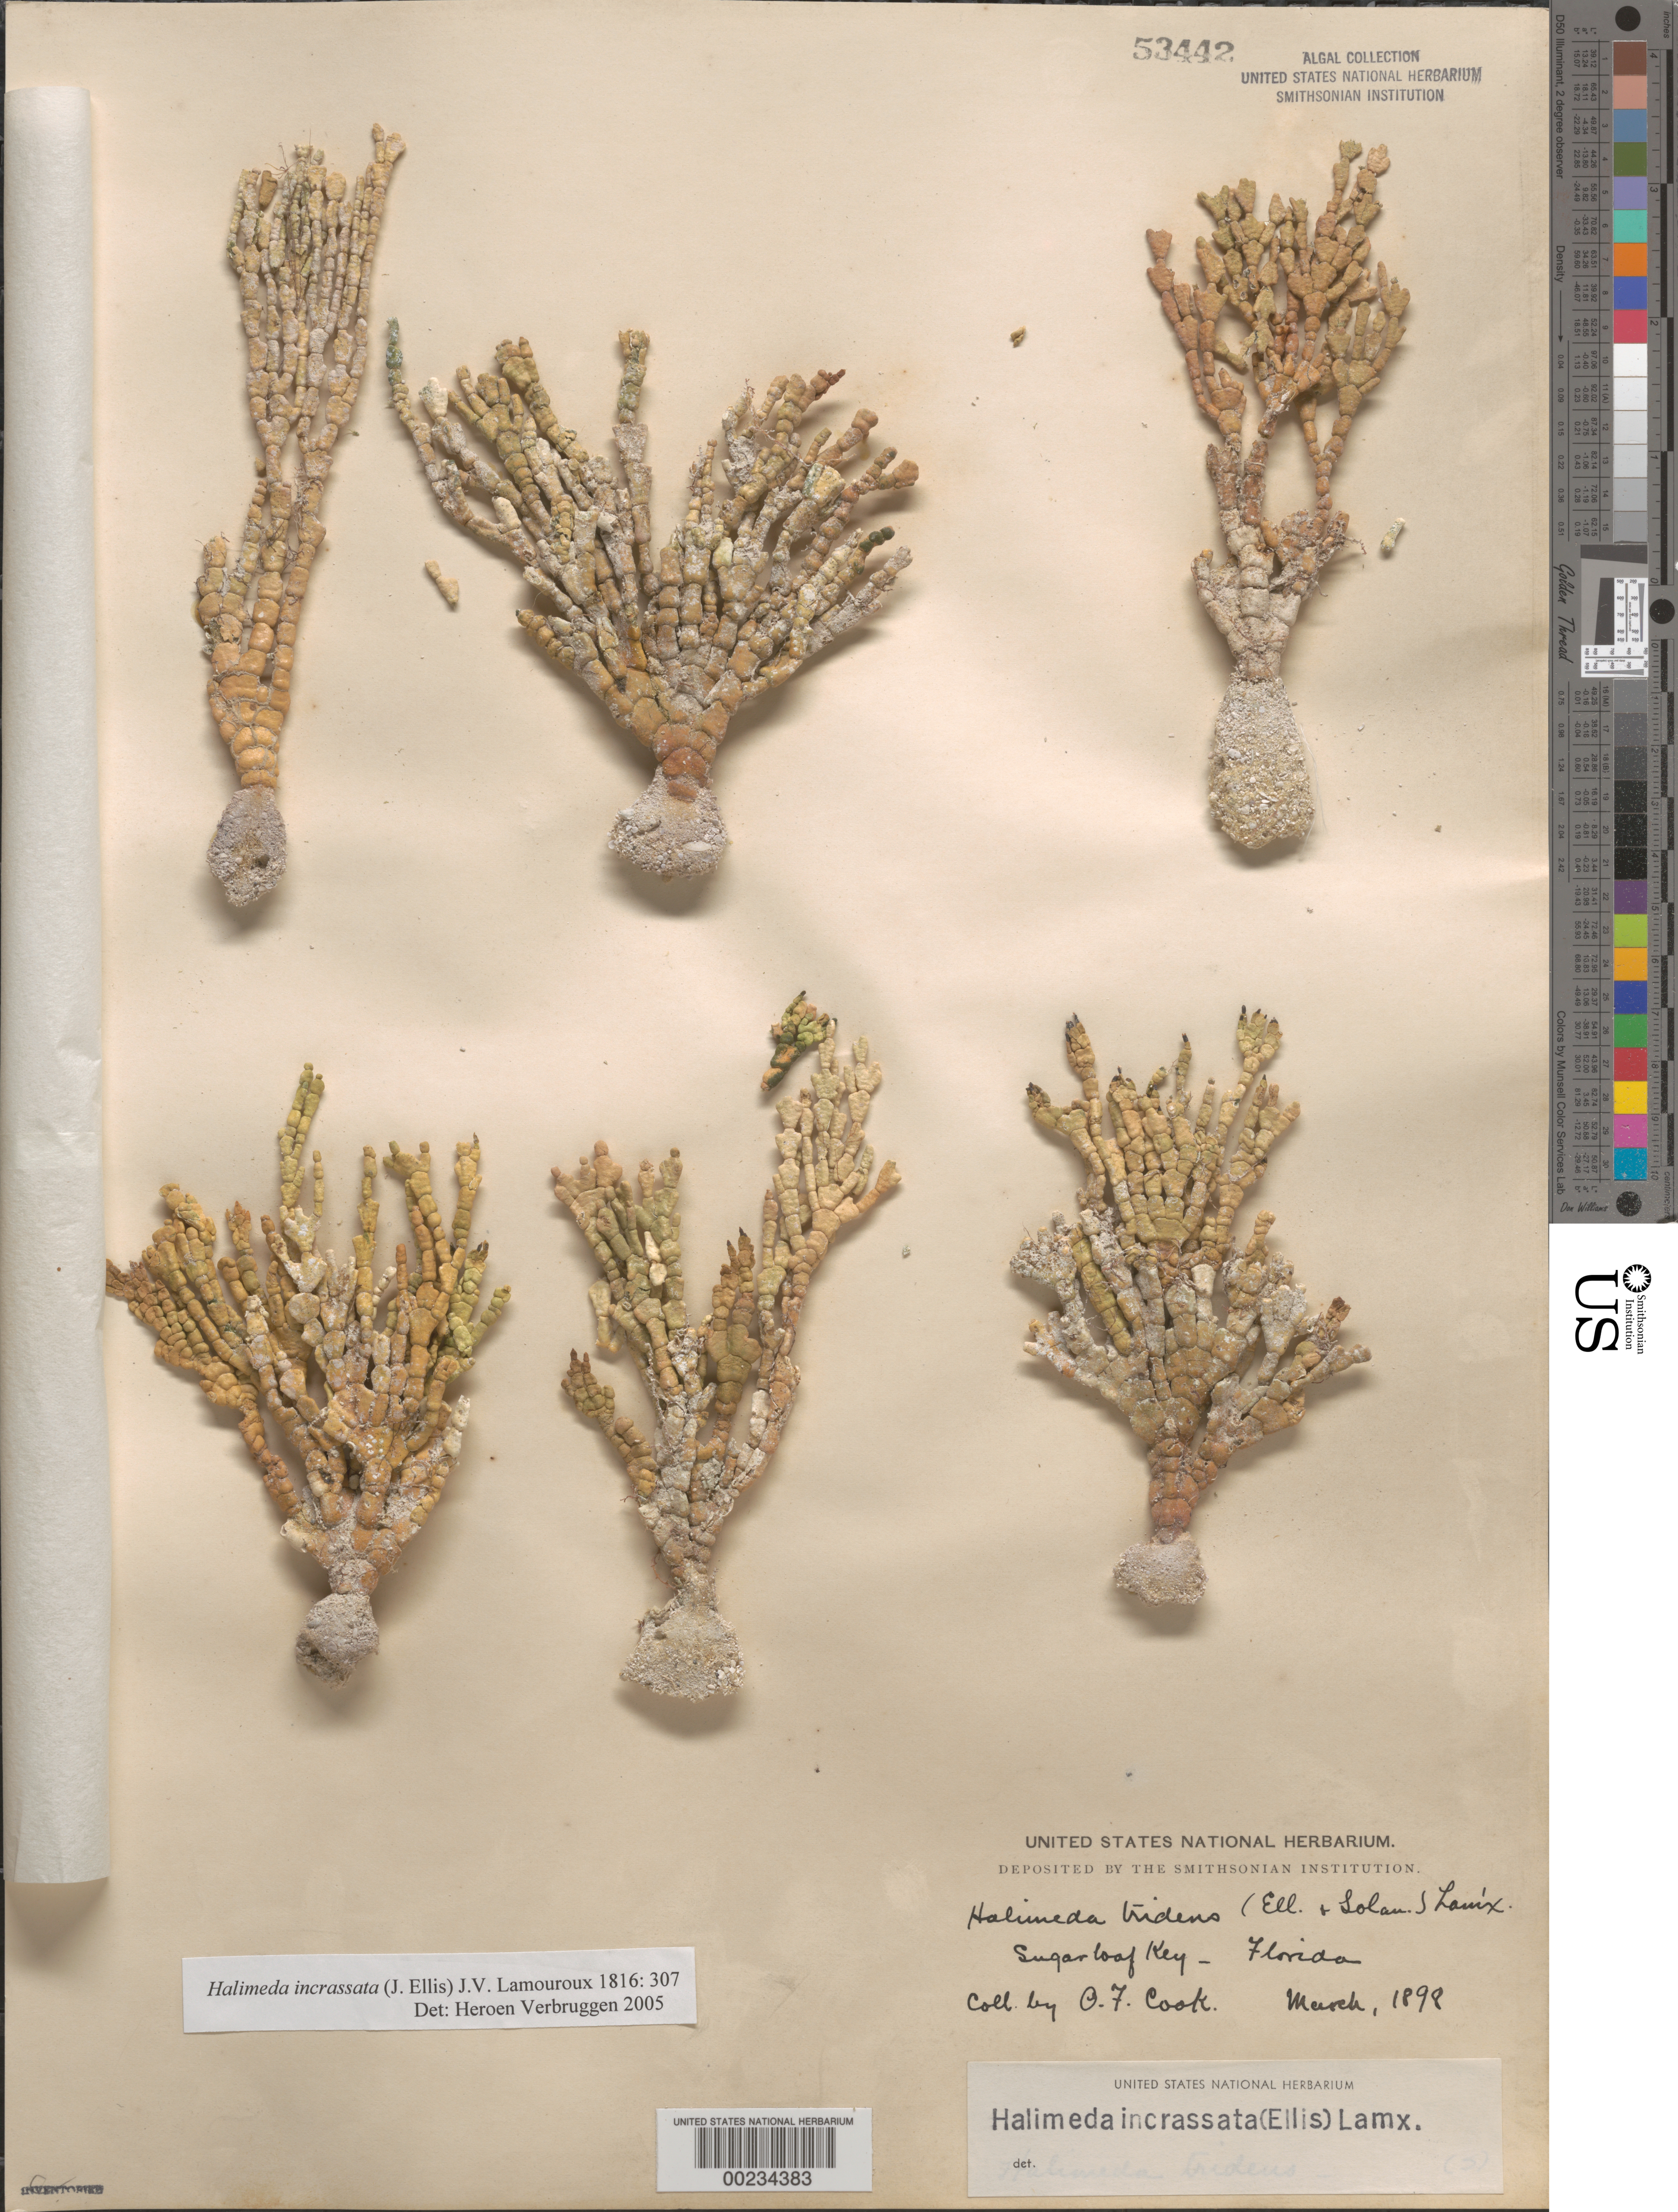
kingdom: Plantae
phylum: Chlorophyta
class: Ulvophyceae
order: Bryopsidales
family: Halimedaceae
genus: Halimeda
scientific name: Halimeda incrassata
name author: (J. Ellis) J.V.Lamouroux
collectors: O. F. Cook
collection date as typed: Mar 1898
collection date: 1898-03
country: United States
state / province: Florida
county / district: Monroe County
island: Sugarloaf Key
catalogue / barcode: US 53442